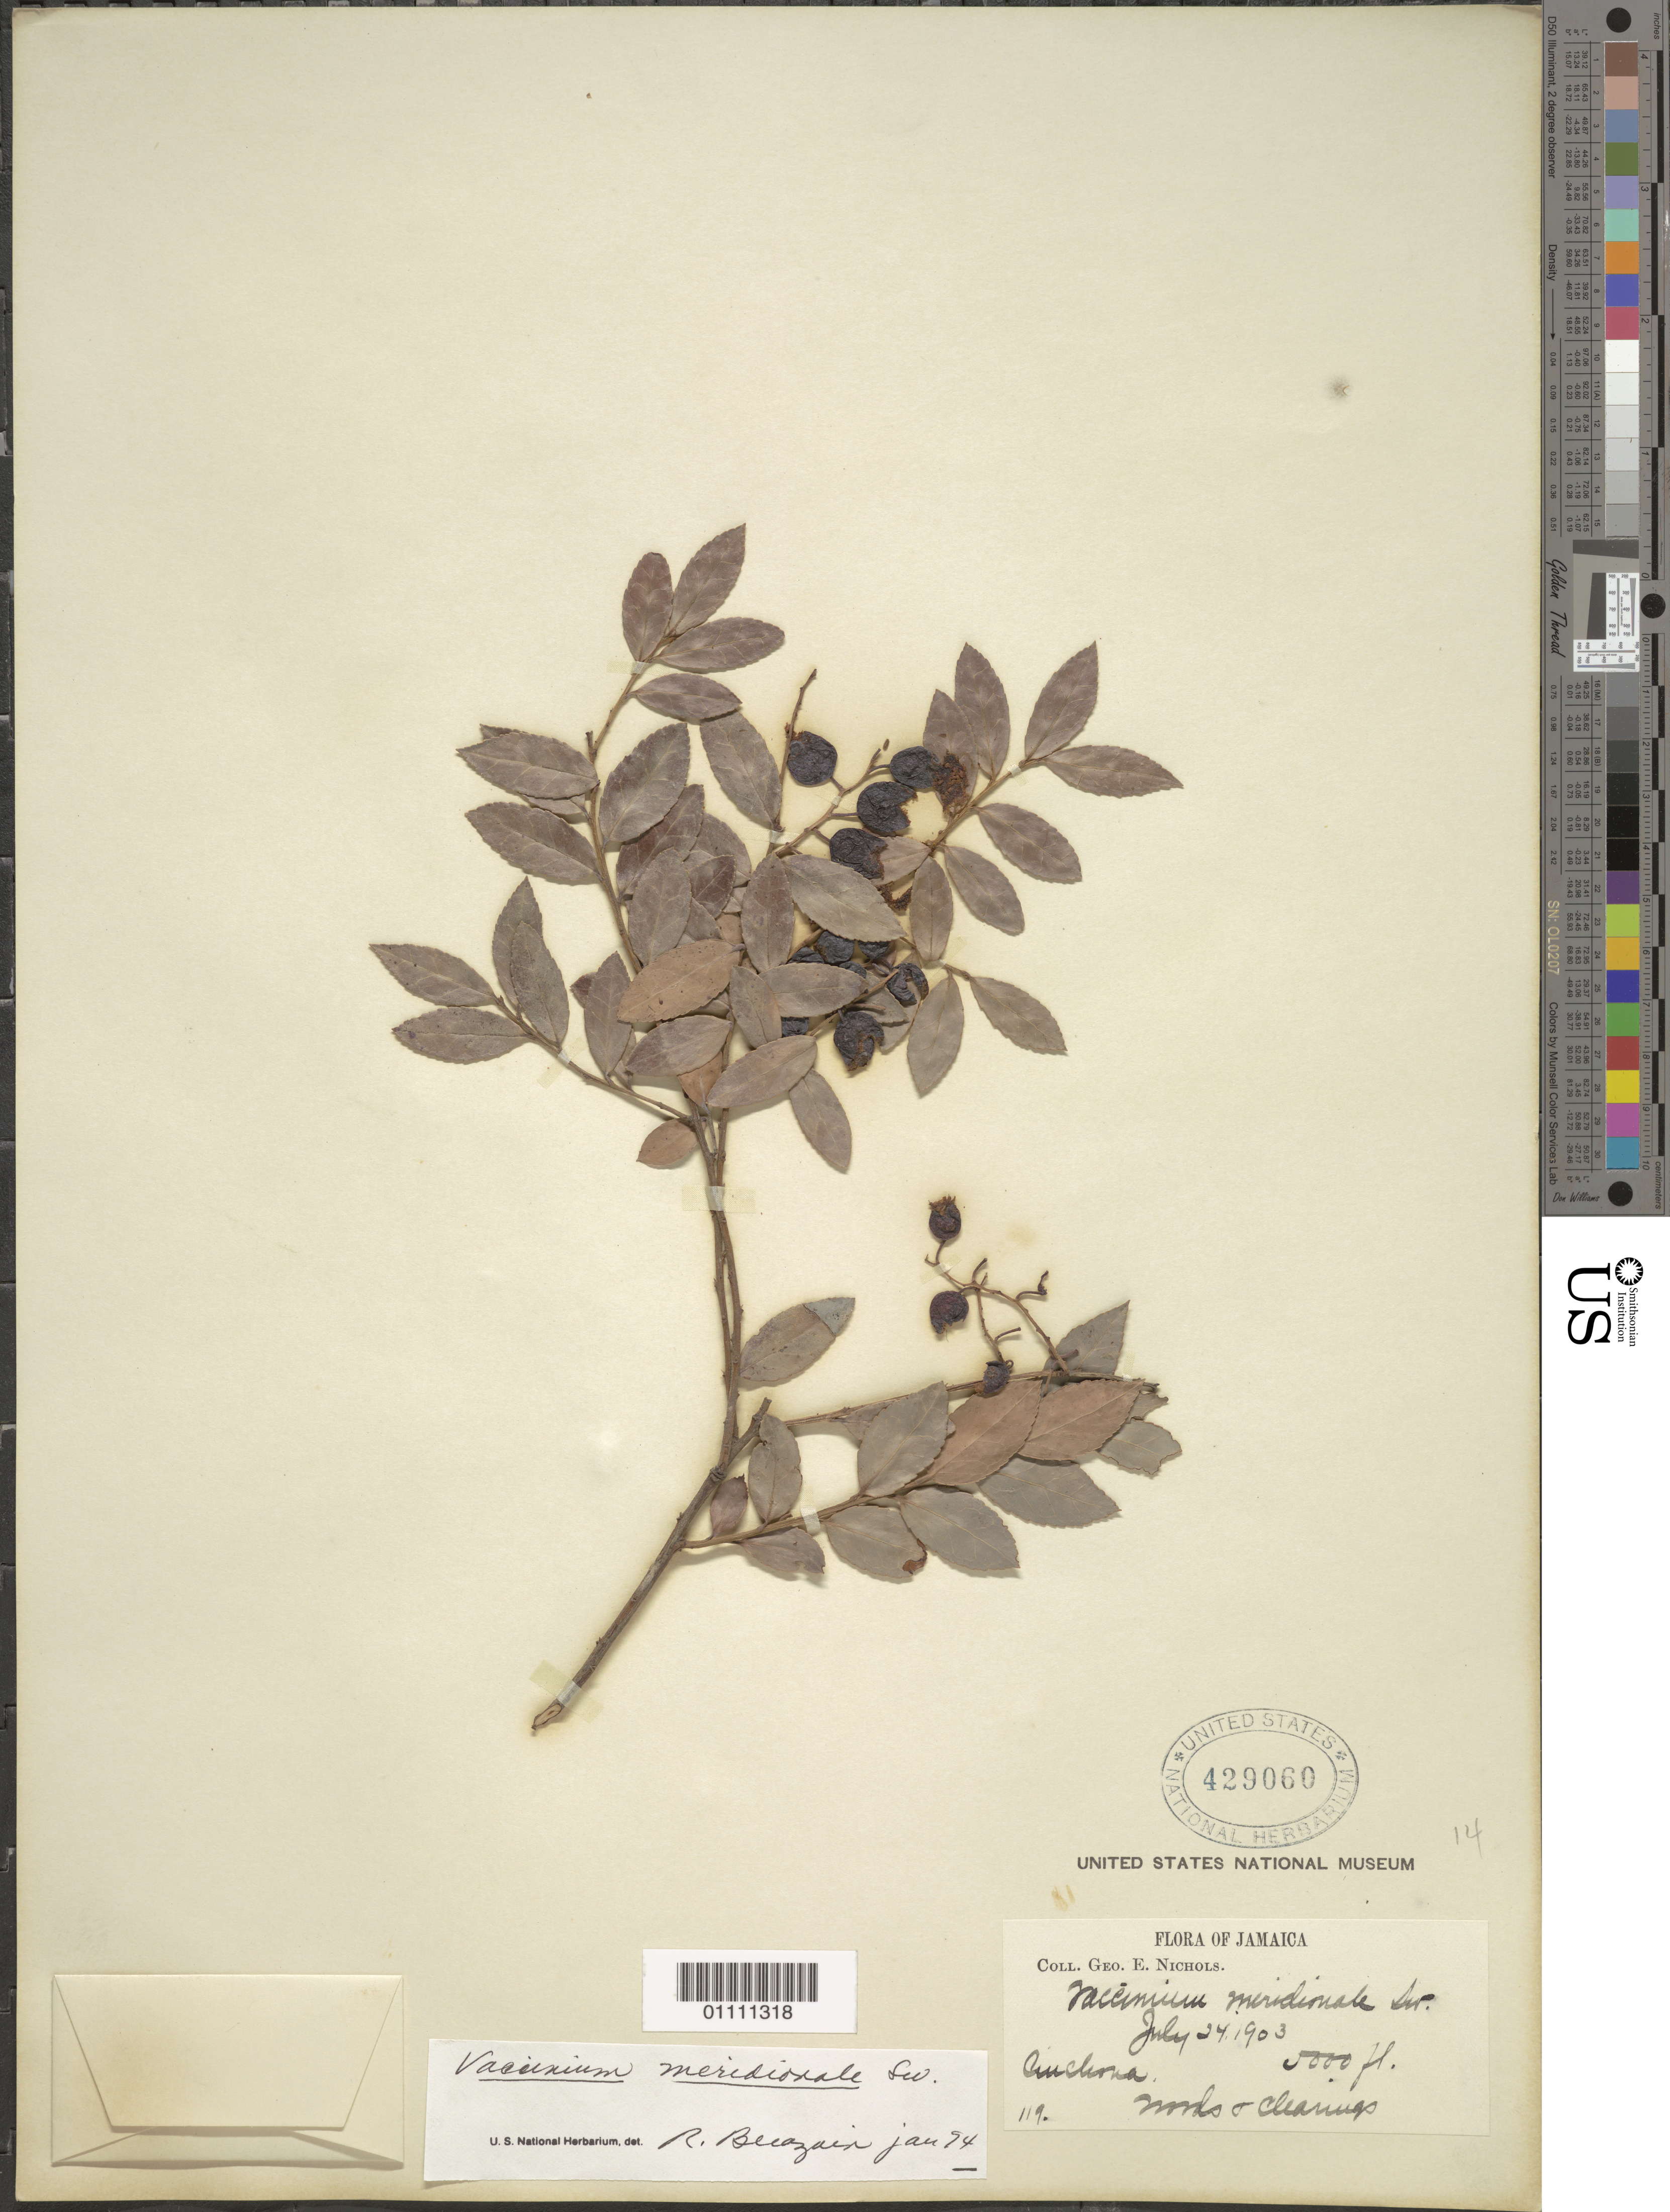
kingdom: Plantae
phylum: Tracheophyta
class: Magnoliopsida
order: Ericales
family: Ericaceae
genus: Vaccinium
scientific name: Vaccinium meridionale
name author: Sw.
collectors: G. E. Nichols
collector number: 119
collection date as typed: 24 Jul 1903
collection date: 1903-07-24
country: Jamaica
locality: Cinchona. Woods and clearings.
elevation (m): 1524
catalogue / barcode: US 429060